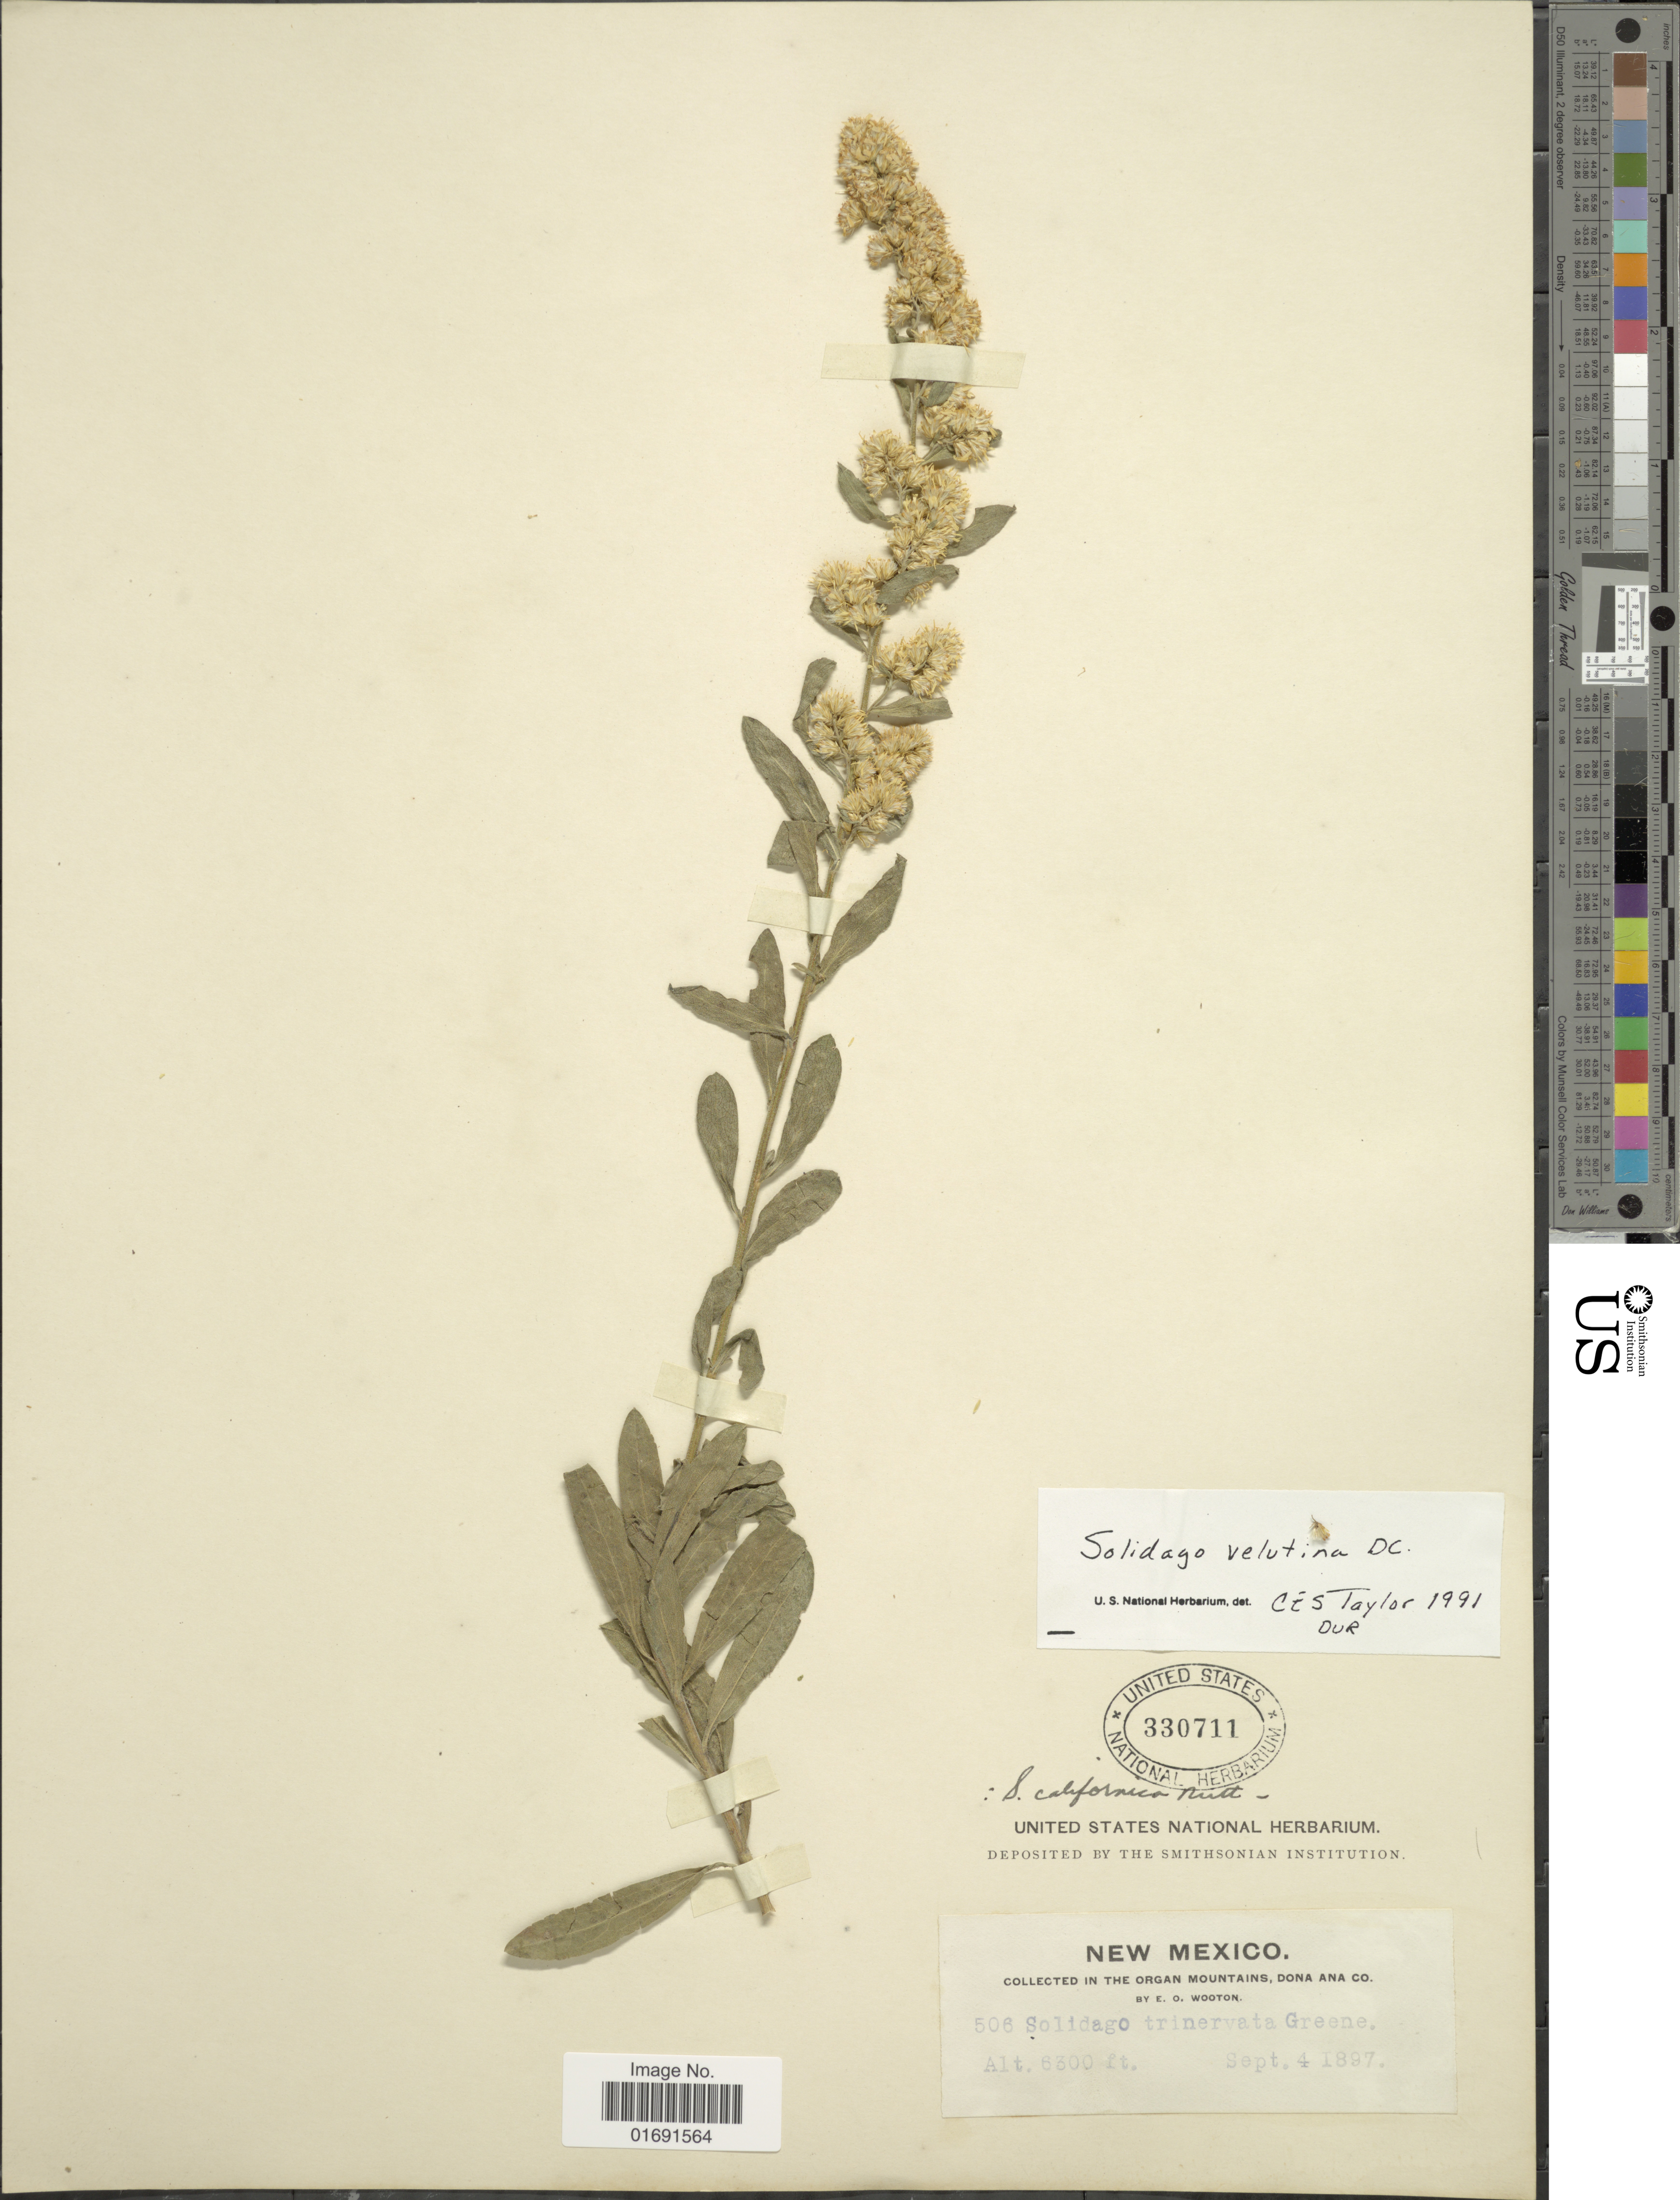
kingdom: Plantae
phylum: Tracheophyta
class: Magnoliopsida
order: Asterales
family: Asteraceae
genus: Solidago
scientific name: Solidago velutina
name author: DC.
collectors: E. O. Wooton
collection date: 1897-09-04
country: United States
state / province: New Mexico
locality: Organ Mountains, Dona Ana Co.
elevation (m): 1920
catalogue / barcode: US 330711